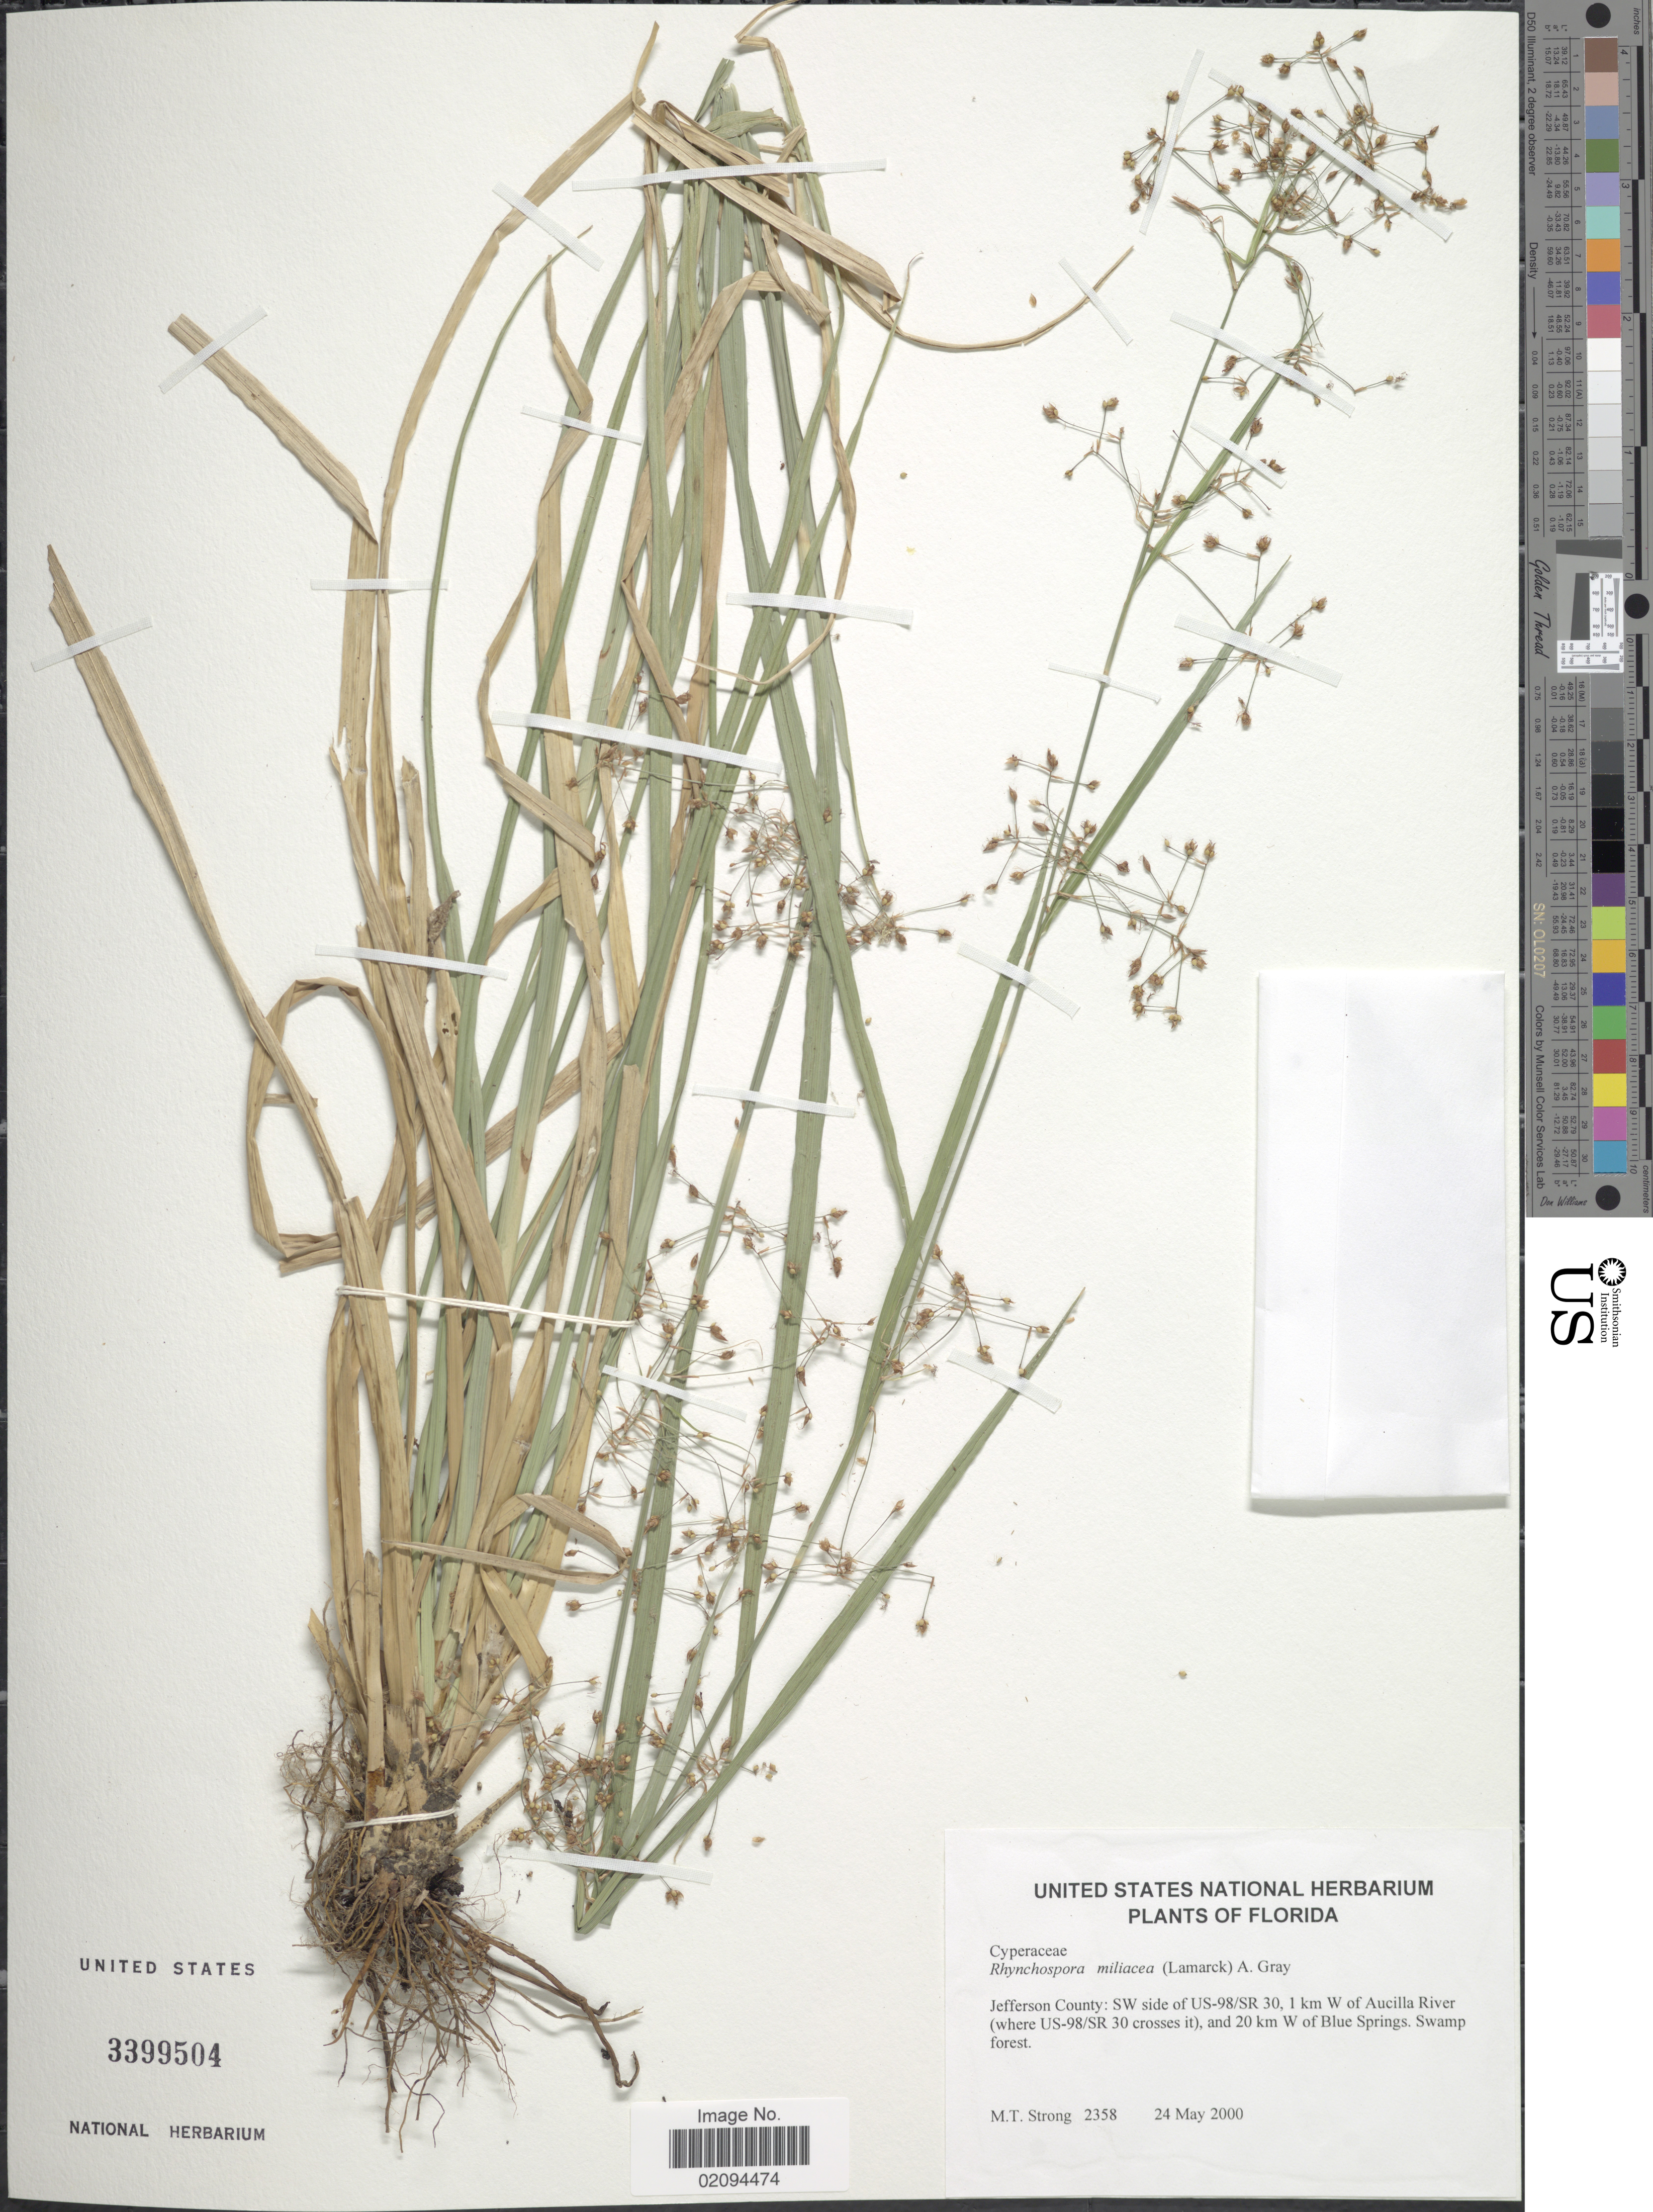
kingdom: Plantae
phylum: Tracheophyta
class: Liliopsida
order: Poales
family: Cyperaceae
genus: Rhynchospora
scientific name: Rhynchospora miliacea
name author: (Lam.) A. Gray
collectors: M. T. Strong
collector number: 2358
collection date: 2000-05-24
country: United States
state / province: Florida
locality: Jefferson County: SW side of US-98/SR 30, 1 km W of Aucilla River (where US-98/SR 30 crosses it), and 20 km W of Blue Springs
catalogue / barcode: US 3399504